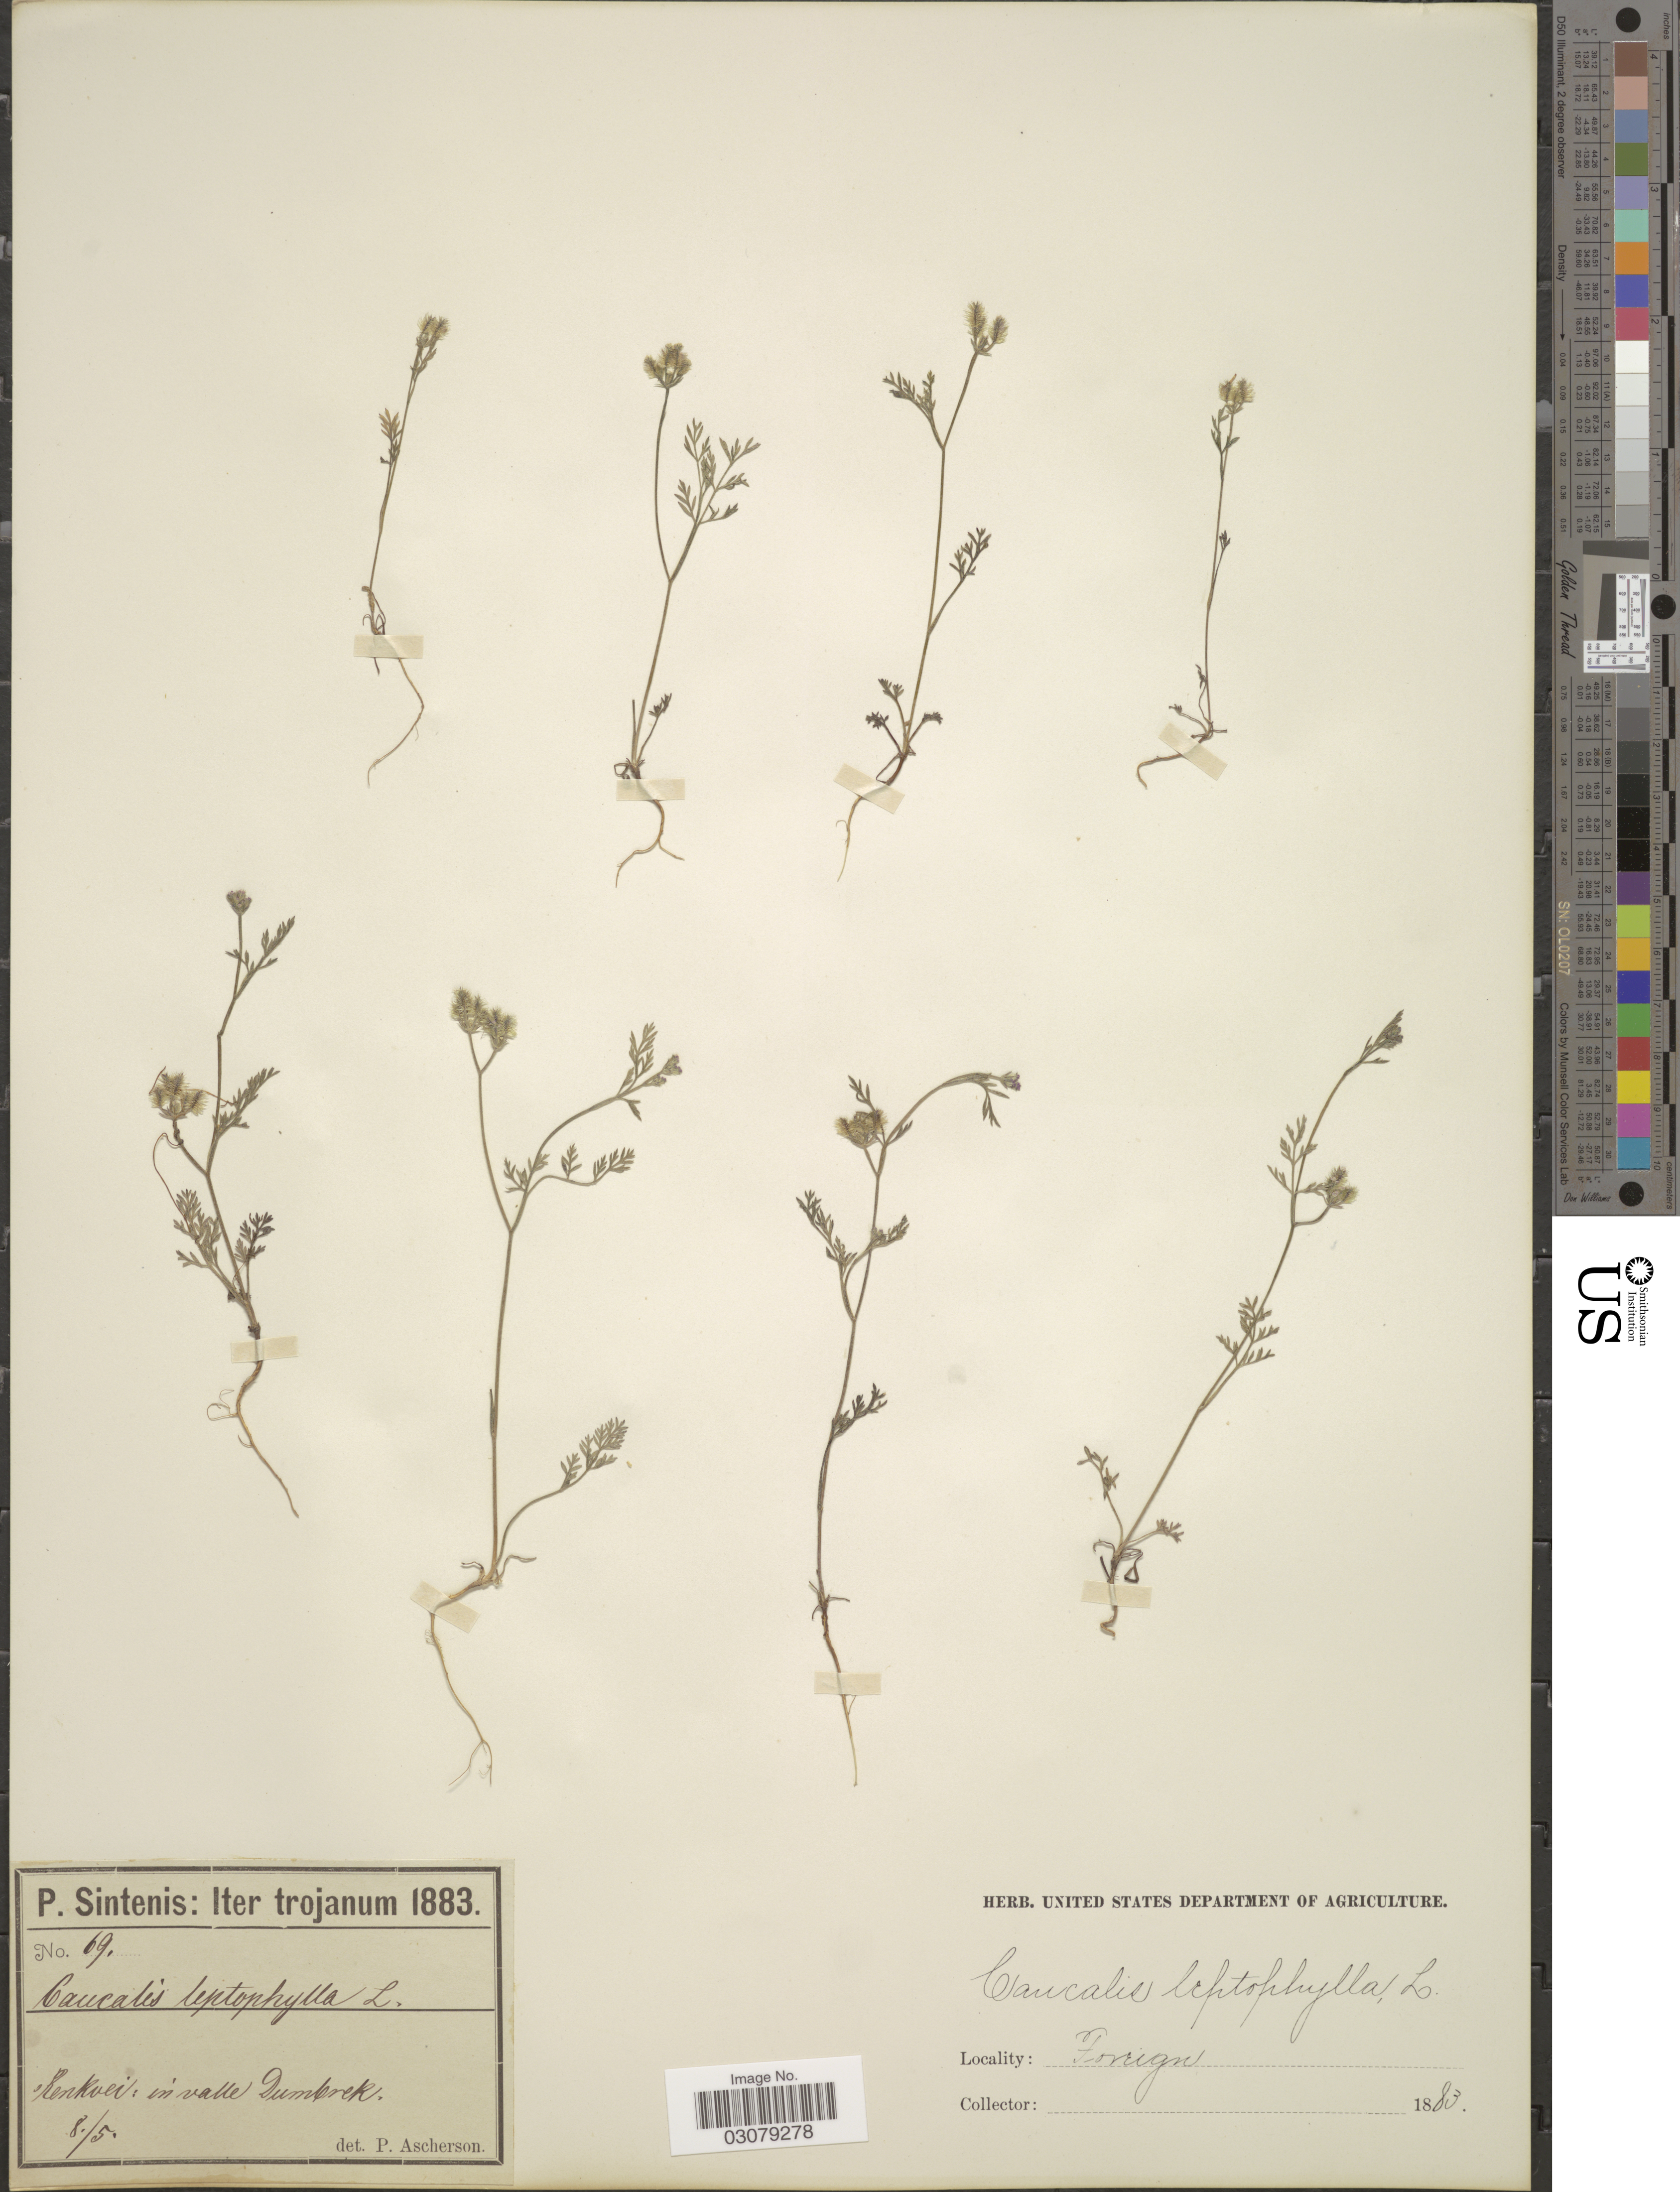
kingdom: Plantae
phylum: Tracheophyta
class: Magnoliopsida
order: Apiales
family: Apiaceae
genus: Torilis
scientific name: Torilis leptophylla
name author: (L.) Rchb. f.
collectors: P. Sintenis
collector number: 69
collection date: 1883-05-08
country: Turkey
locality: Iter trojanum. Renkoei: in valle Dumbrek.